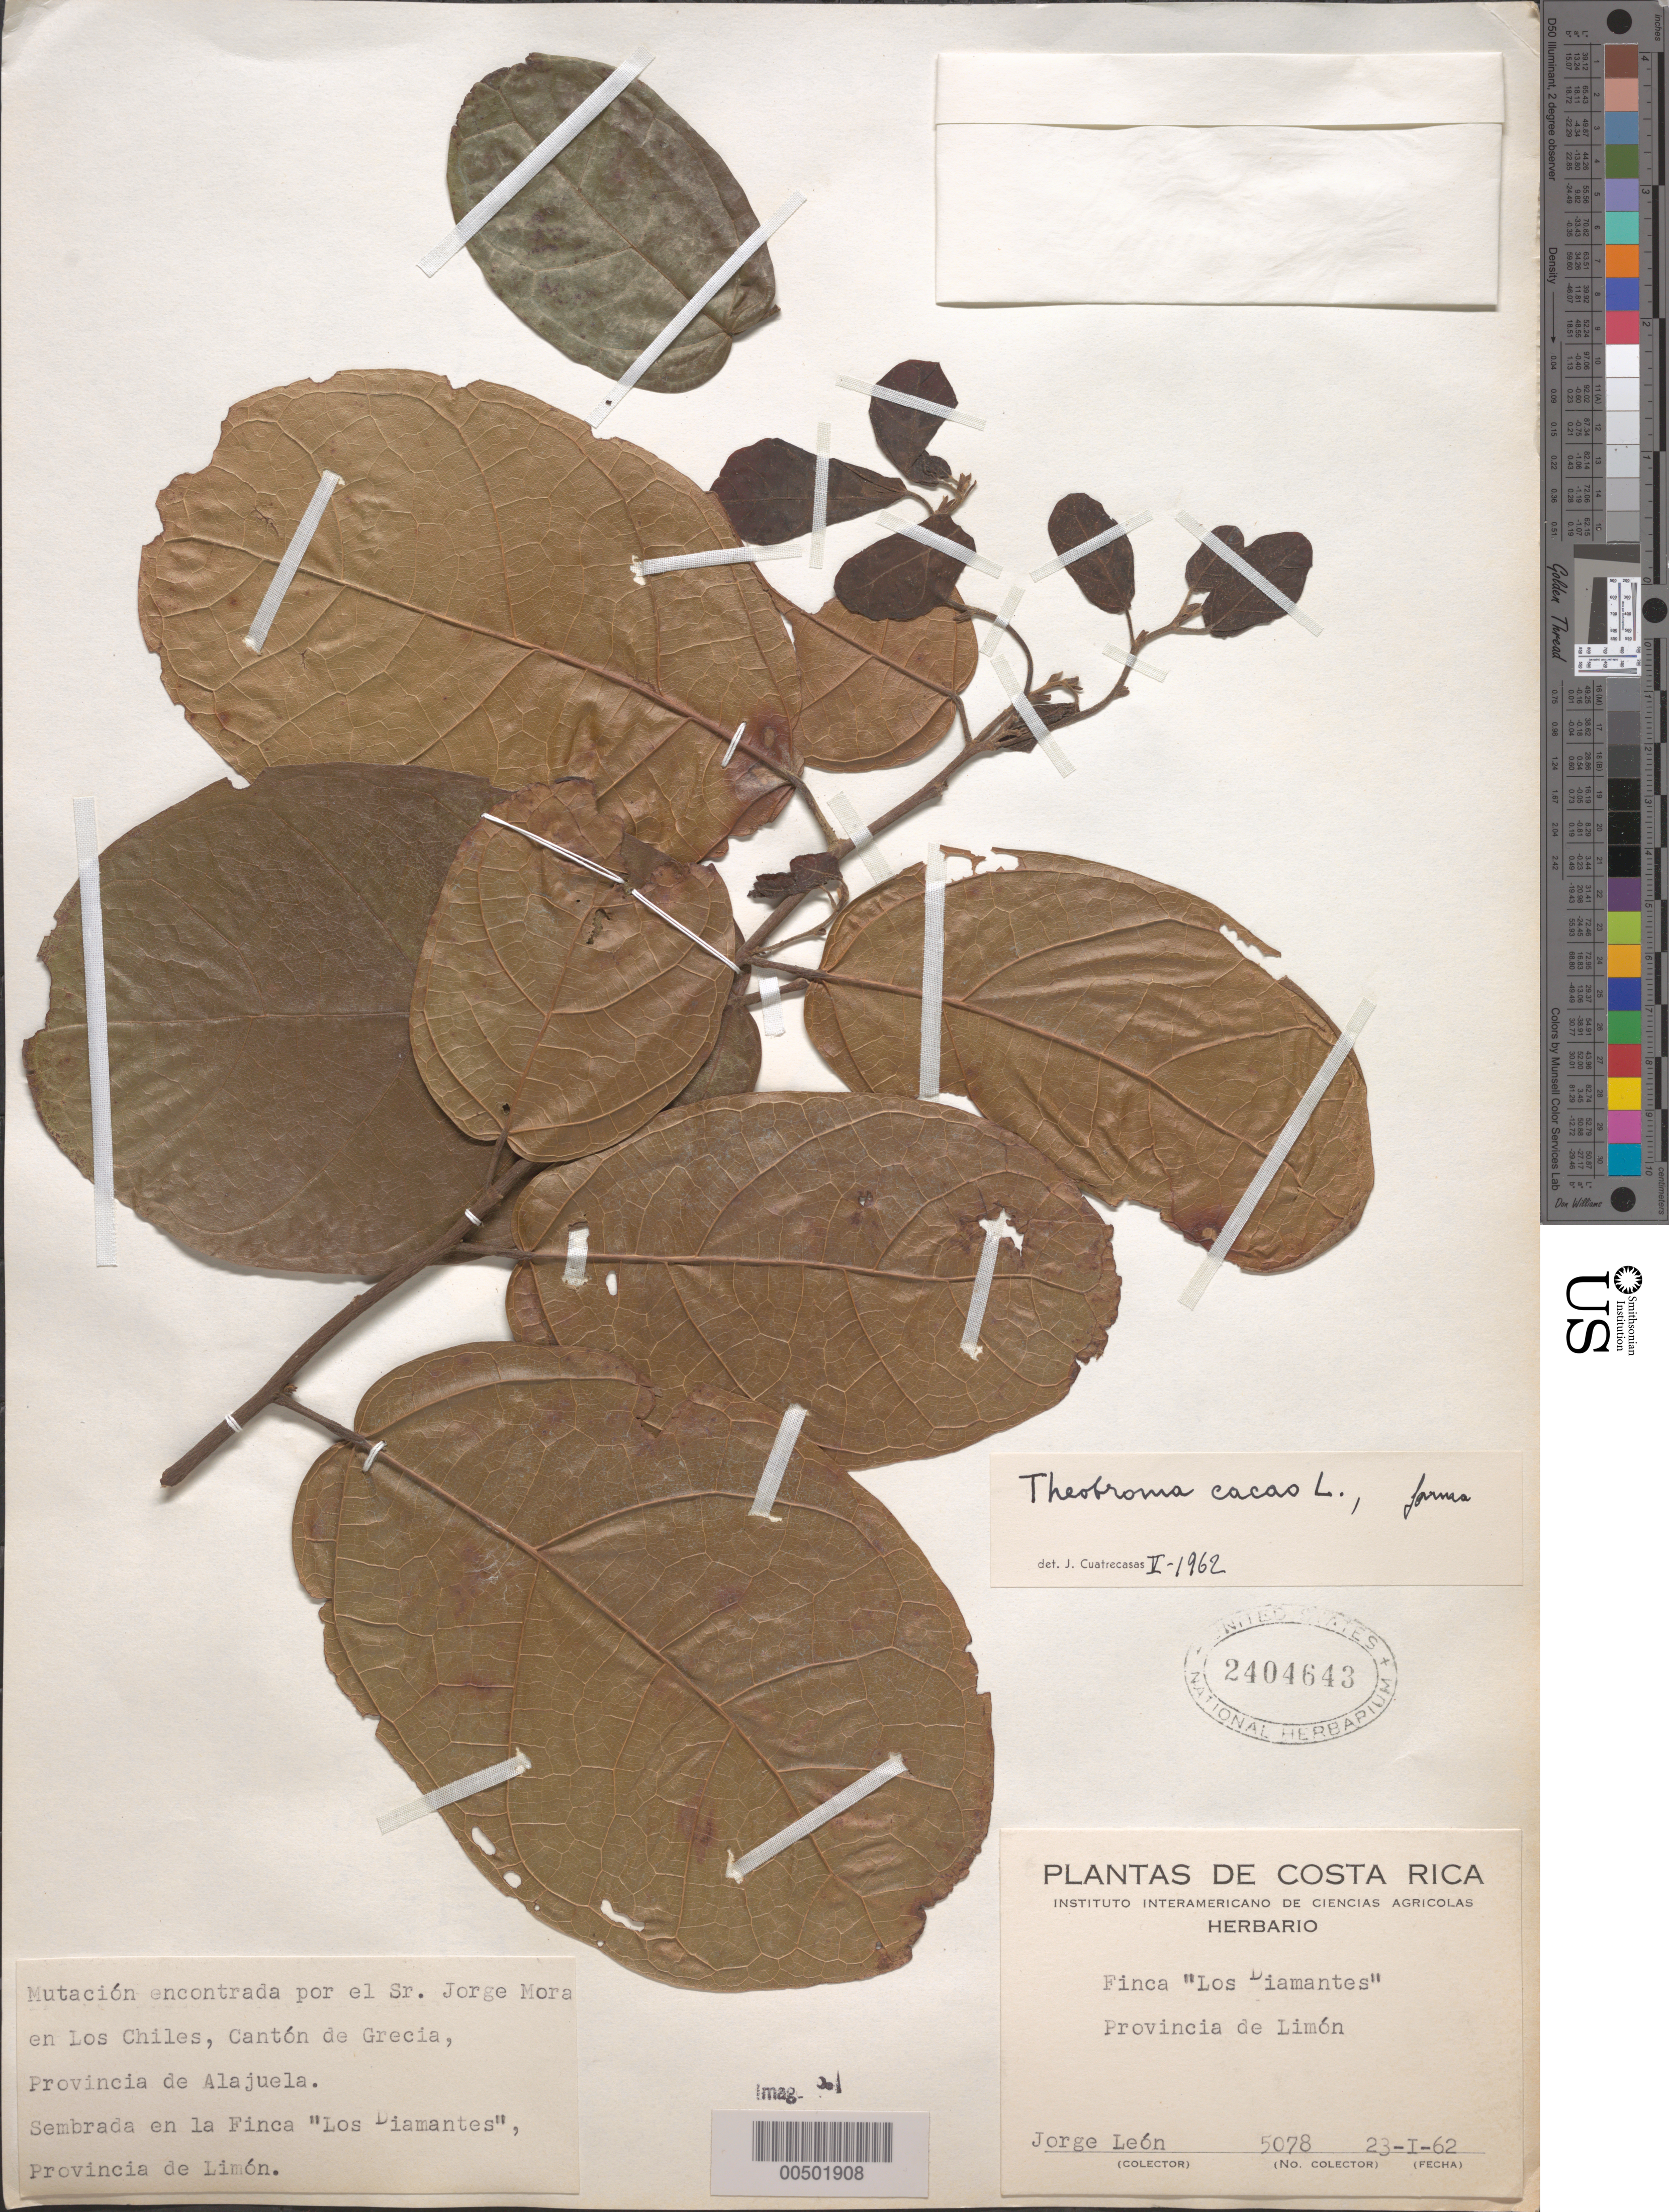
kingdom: Plantae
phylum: Tracheophyta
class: Magnoliopsida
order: Malvales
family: Malvaceae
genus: Theobroma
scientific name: Theobroma cacao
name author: L.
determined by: Cuatrecasas, J.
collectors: J. León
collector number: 5078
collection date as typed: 23 Jan 1962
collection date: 1962-01-23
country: Costa Rica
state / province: Limón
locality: Finca "Los Diamantes"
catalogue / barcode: US 2404643